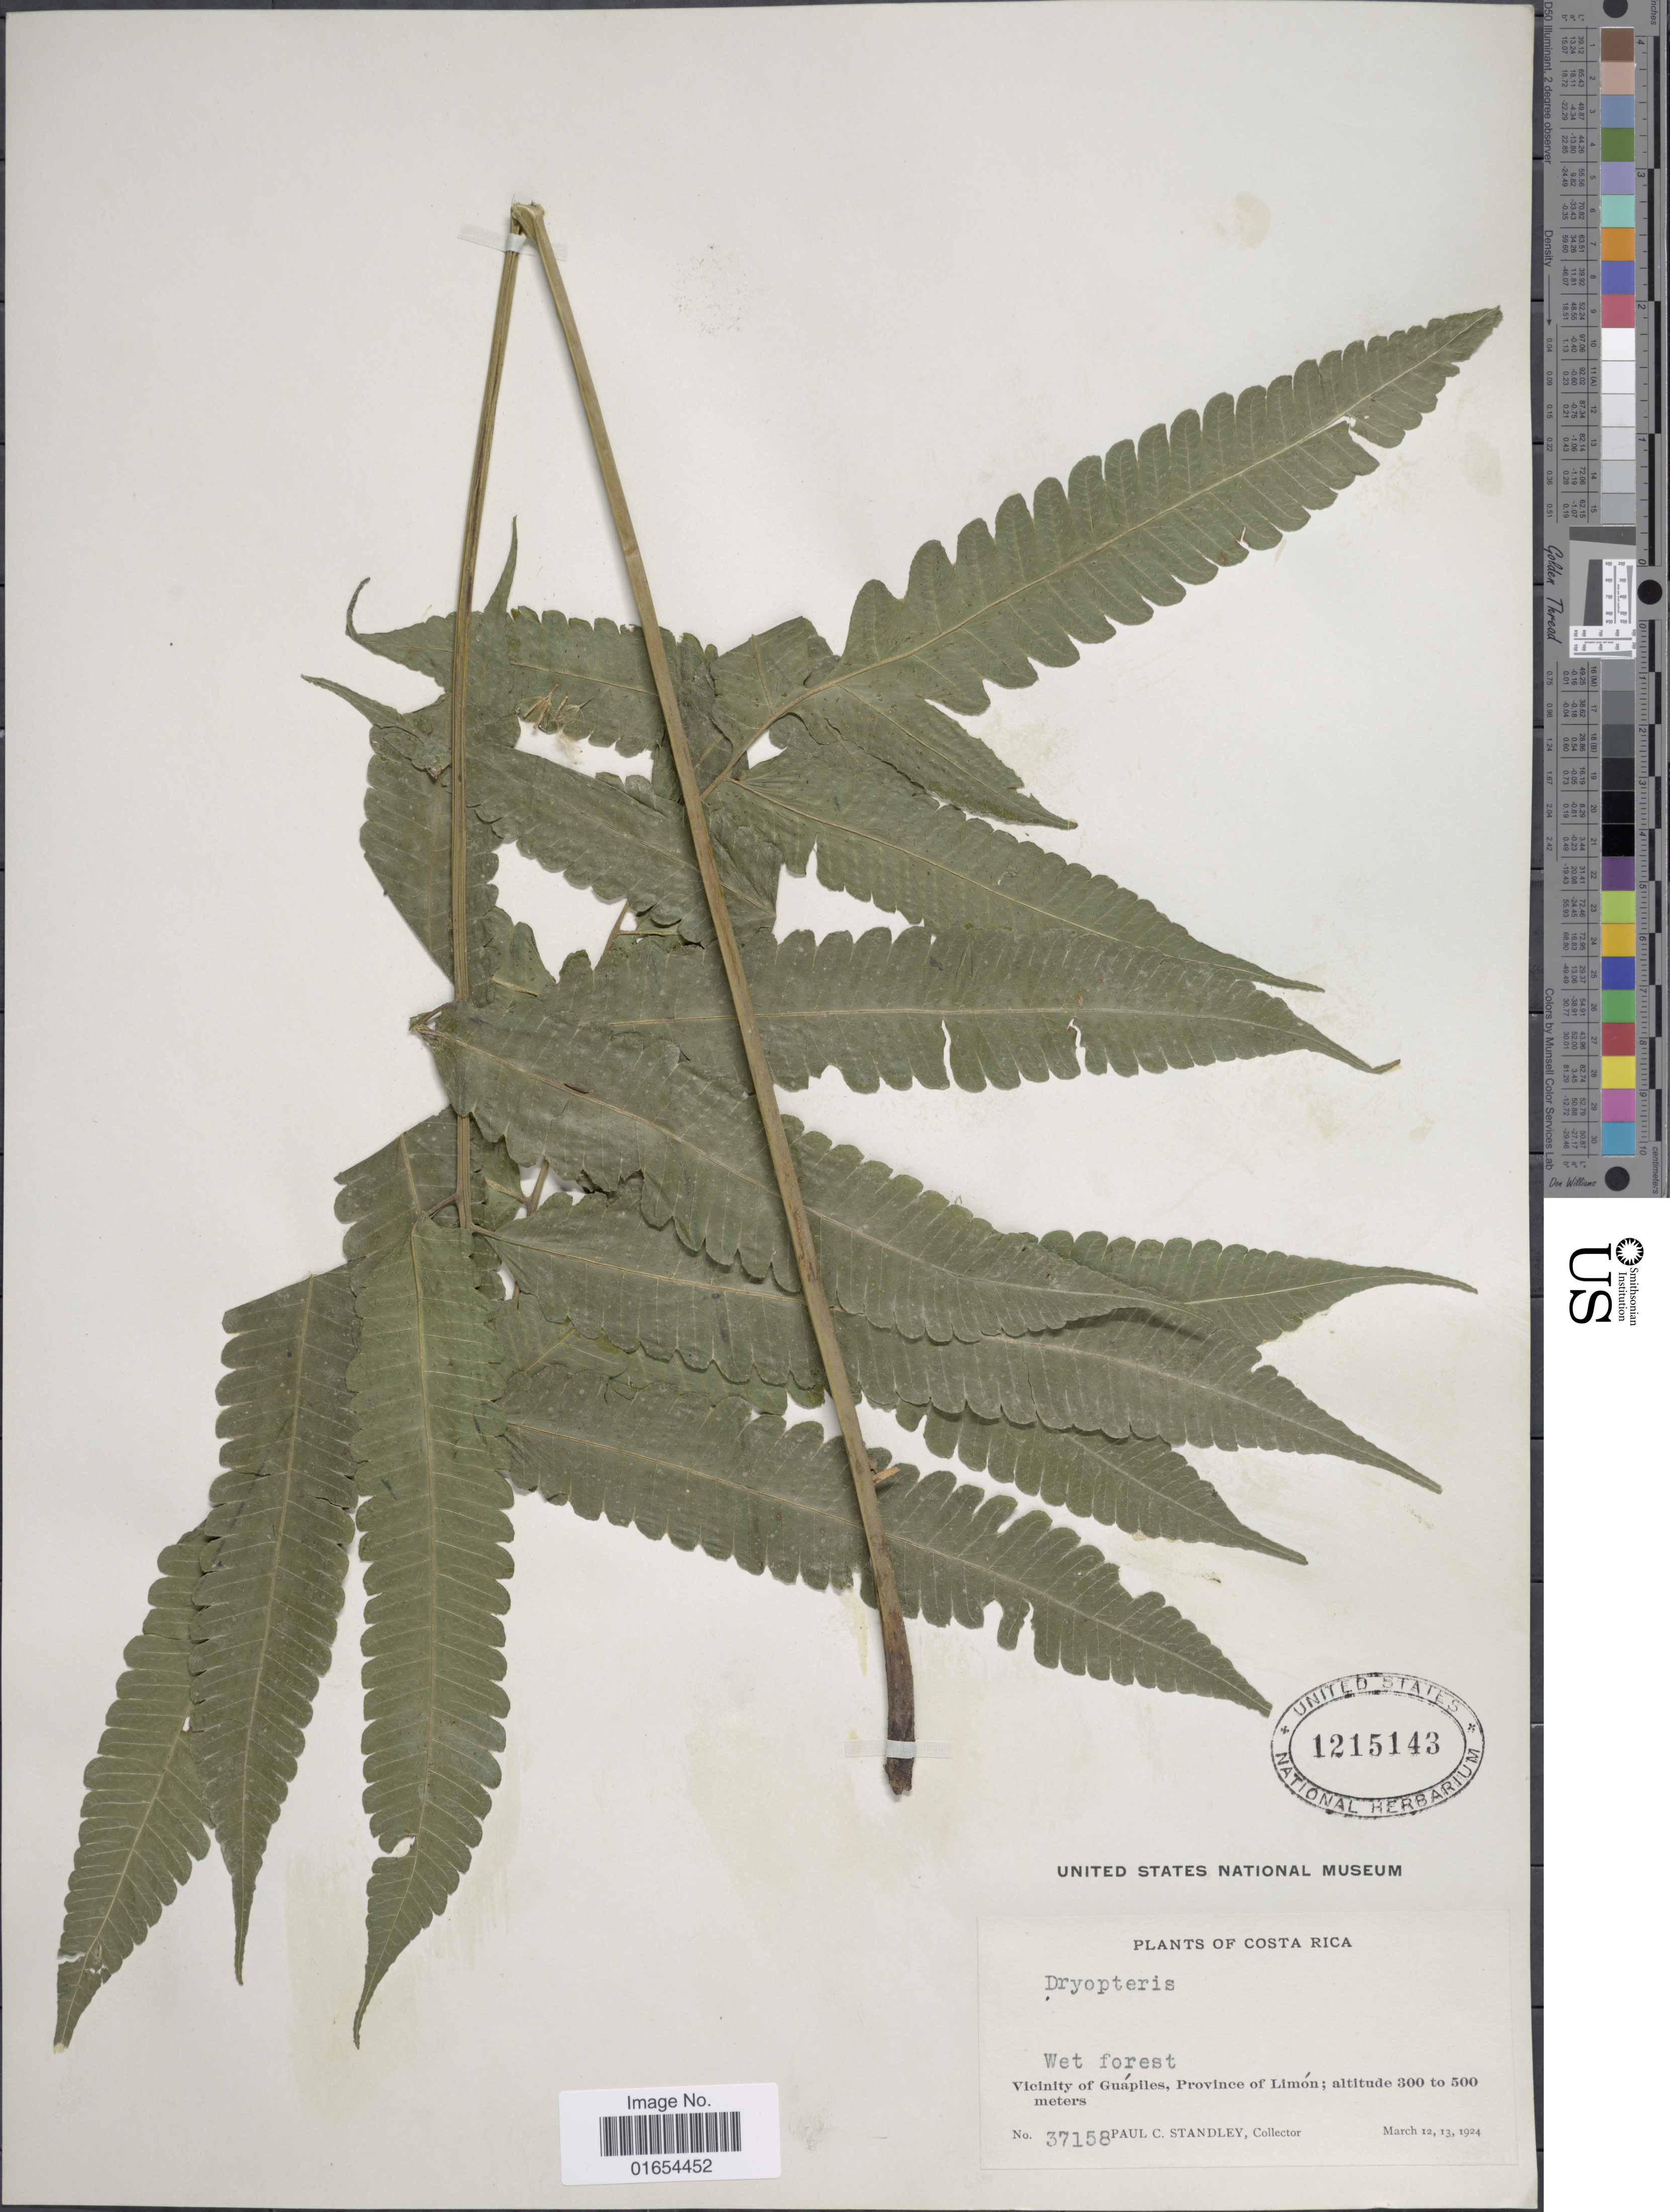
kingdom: Plantae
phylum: Tracheophyta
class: Polypodiopsida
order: Polypodiales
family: Thelypteridaceae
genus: Goniopteris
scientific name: Goniopteris urbanii comb. ined.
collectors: P. C. Standley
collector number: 37158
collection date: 1924-03-12/1924-03-13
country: Costa Rica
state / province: Limón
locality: Wet forest, vicinity of Guapiles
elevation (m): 300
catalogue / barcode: US 1215143